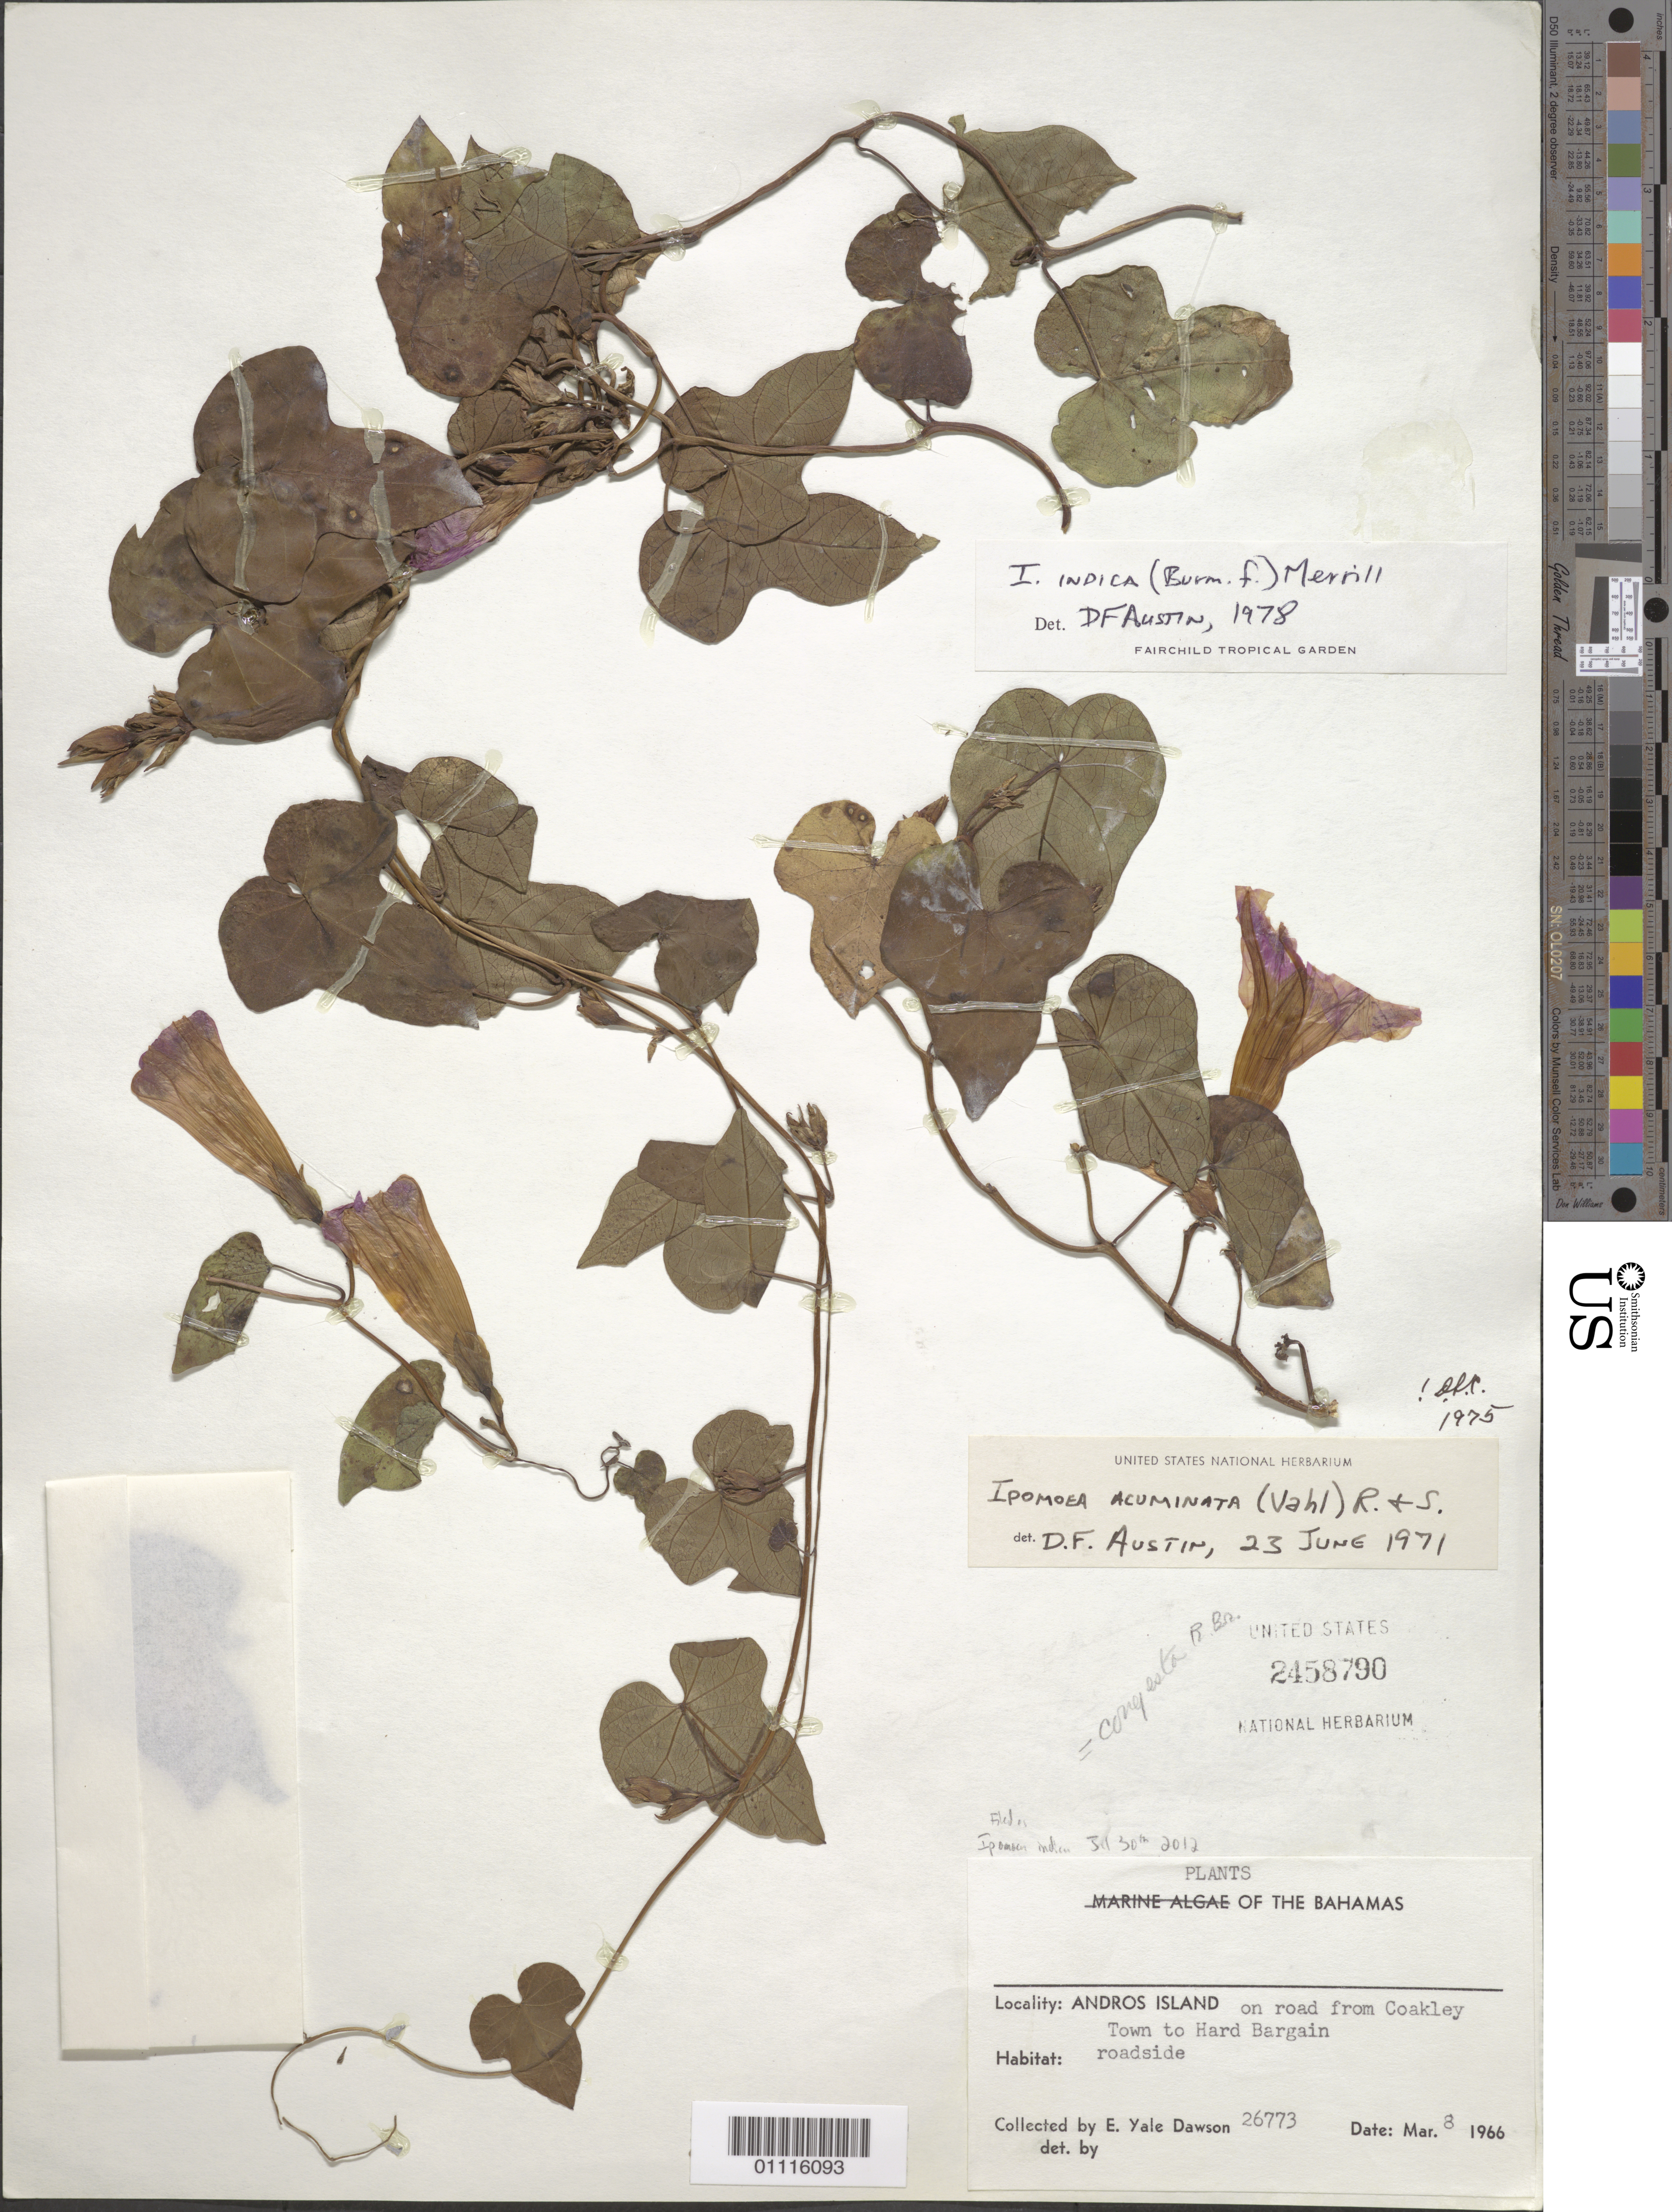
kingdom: Plantae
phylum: Tracheophyta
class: Magnoliopsida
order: Solanales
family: Convolvulaceae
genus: Ipomoea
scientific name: Ipomoea indica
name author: (Burm.) Merr.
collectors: E. Y. Dawson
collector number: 26773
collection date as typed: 08 Mar 1966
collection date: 1966-03-08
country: Bahamas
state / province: North Andros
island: Andros I.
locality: On road from Coakley Town to Hard Bargain. Roadside.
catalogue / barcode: US 2458790